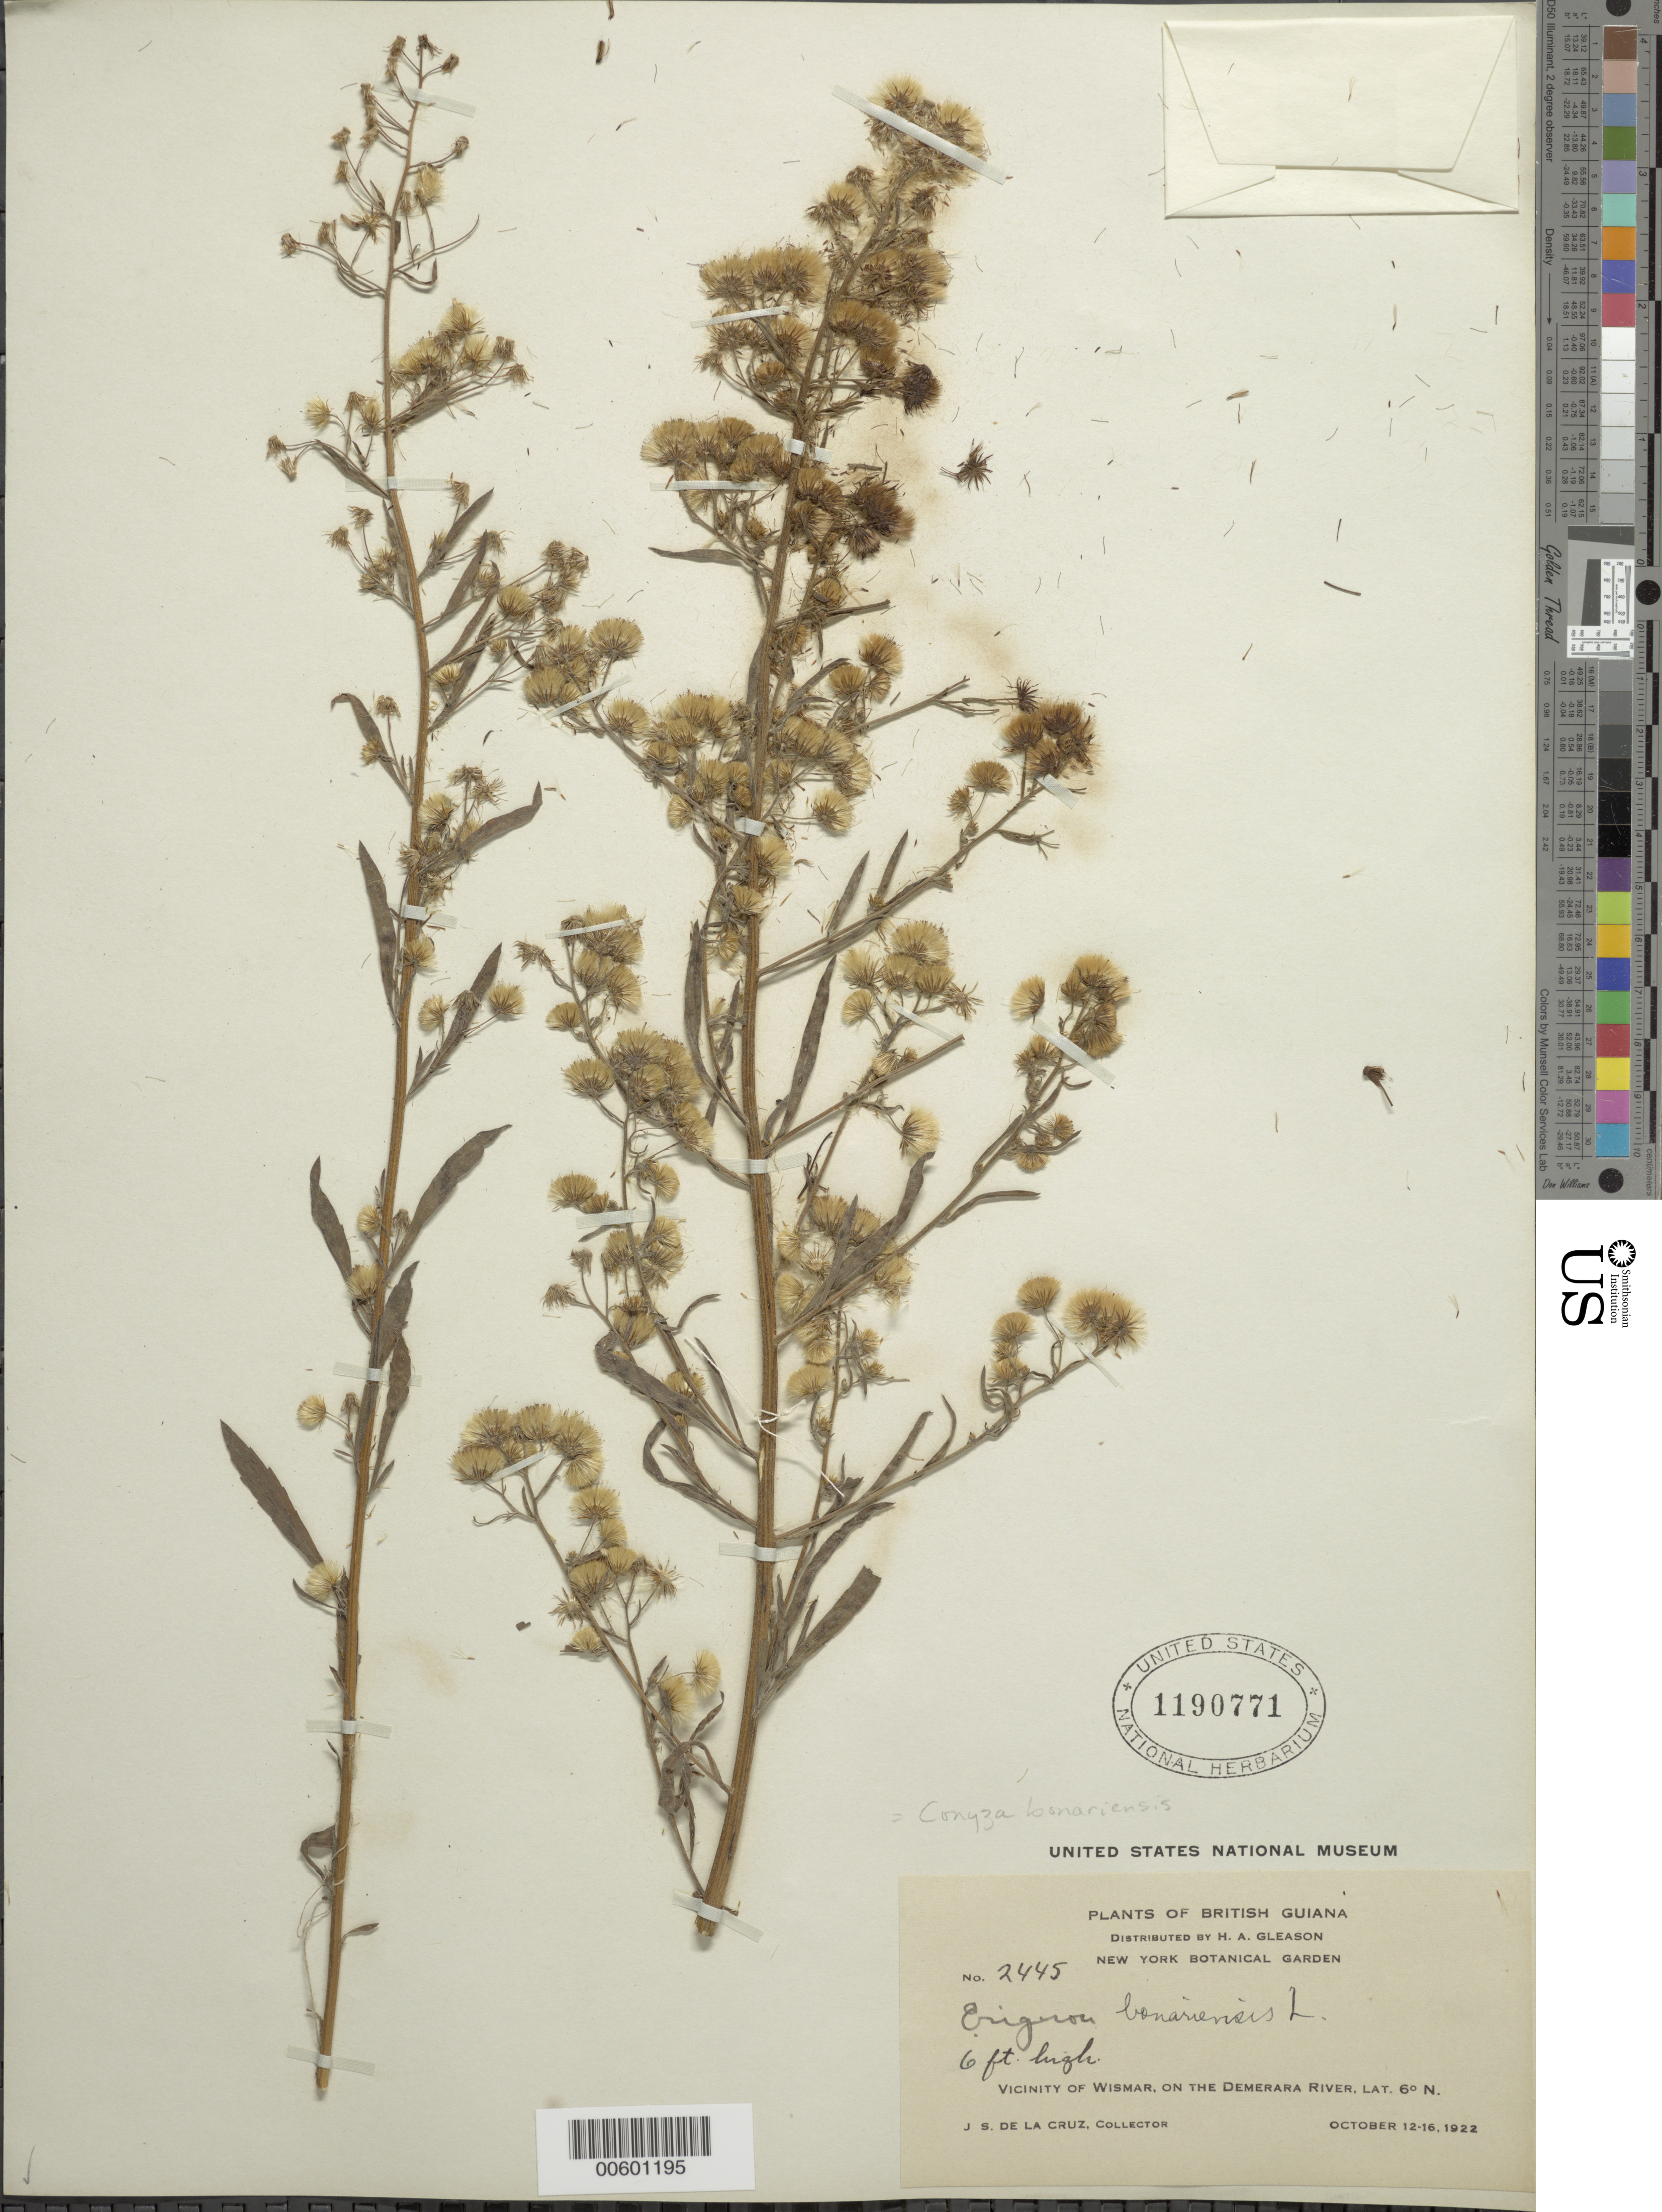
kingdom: Plantae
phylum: Tracheophyta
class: Magnoliopsida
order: Asterales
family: Asteraceae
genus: Conyza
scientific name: Conyza bonariensis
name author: (L.) Cronq.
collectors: J. S. de la Cruz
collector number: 2445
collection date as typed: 12-Oct-22 to 16-Oct-22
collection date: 1922-10-12/1922-10-16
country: Guyana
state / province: U. Demerara-Berbice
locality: Wismar vic., on the Demerara River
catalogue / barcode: US 1190771